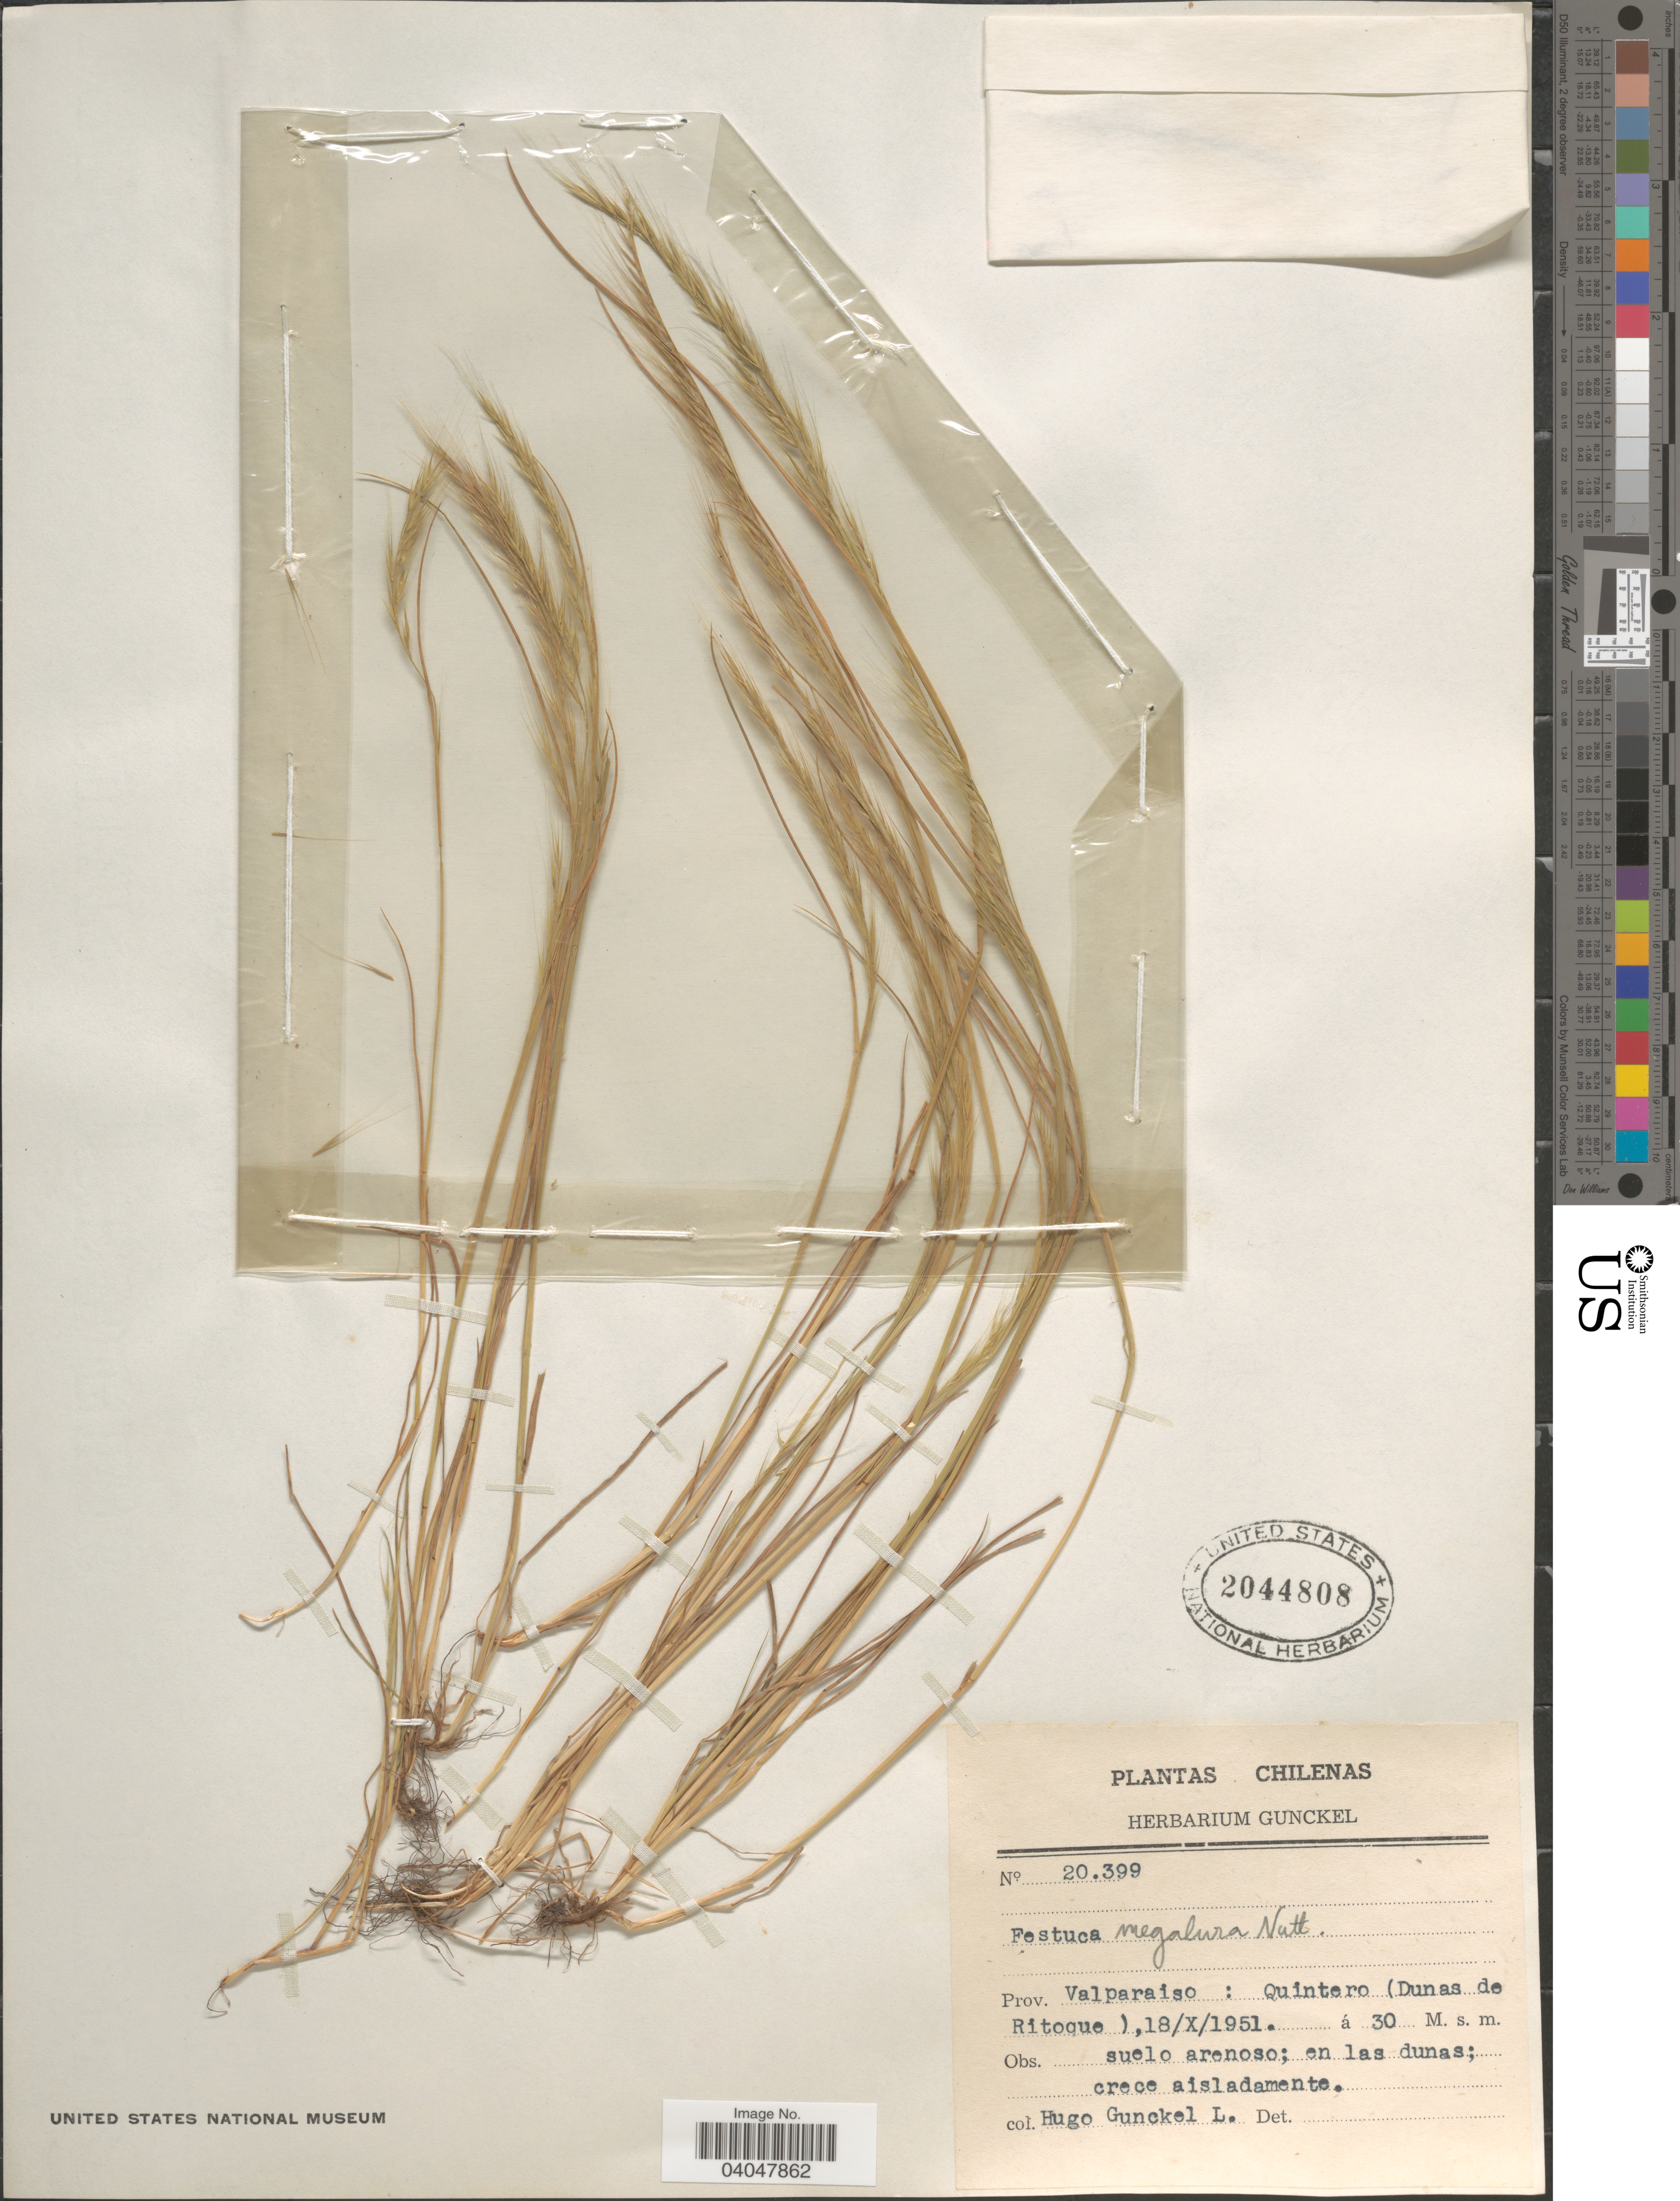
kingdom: Plantae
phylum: Tracheophyta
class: Liliopsida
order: Poales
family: Poaceae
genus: Festuca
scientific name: Festuca megalura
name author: Nutt.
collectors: H. Gunckel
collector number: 20399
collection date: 1951-10-18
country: Chile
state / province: Valparaíso (V)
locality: Quintero (Dunas de Ritoque).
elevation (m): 30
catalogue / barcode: US 2044808